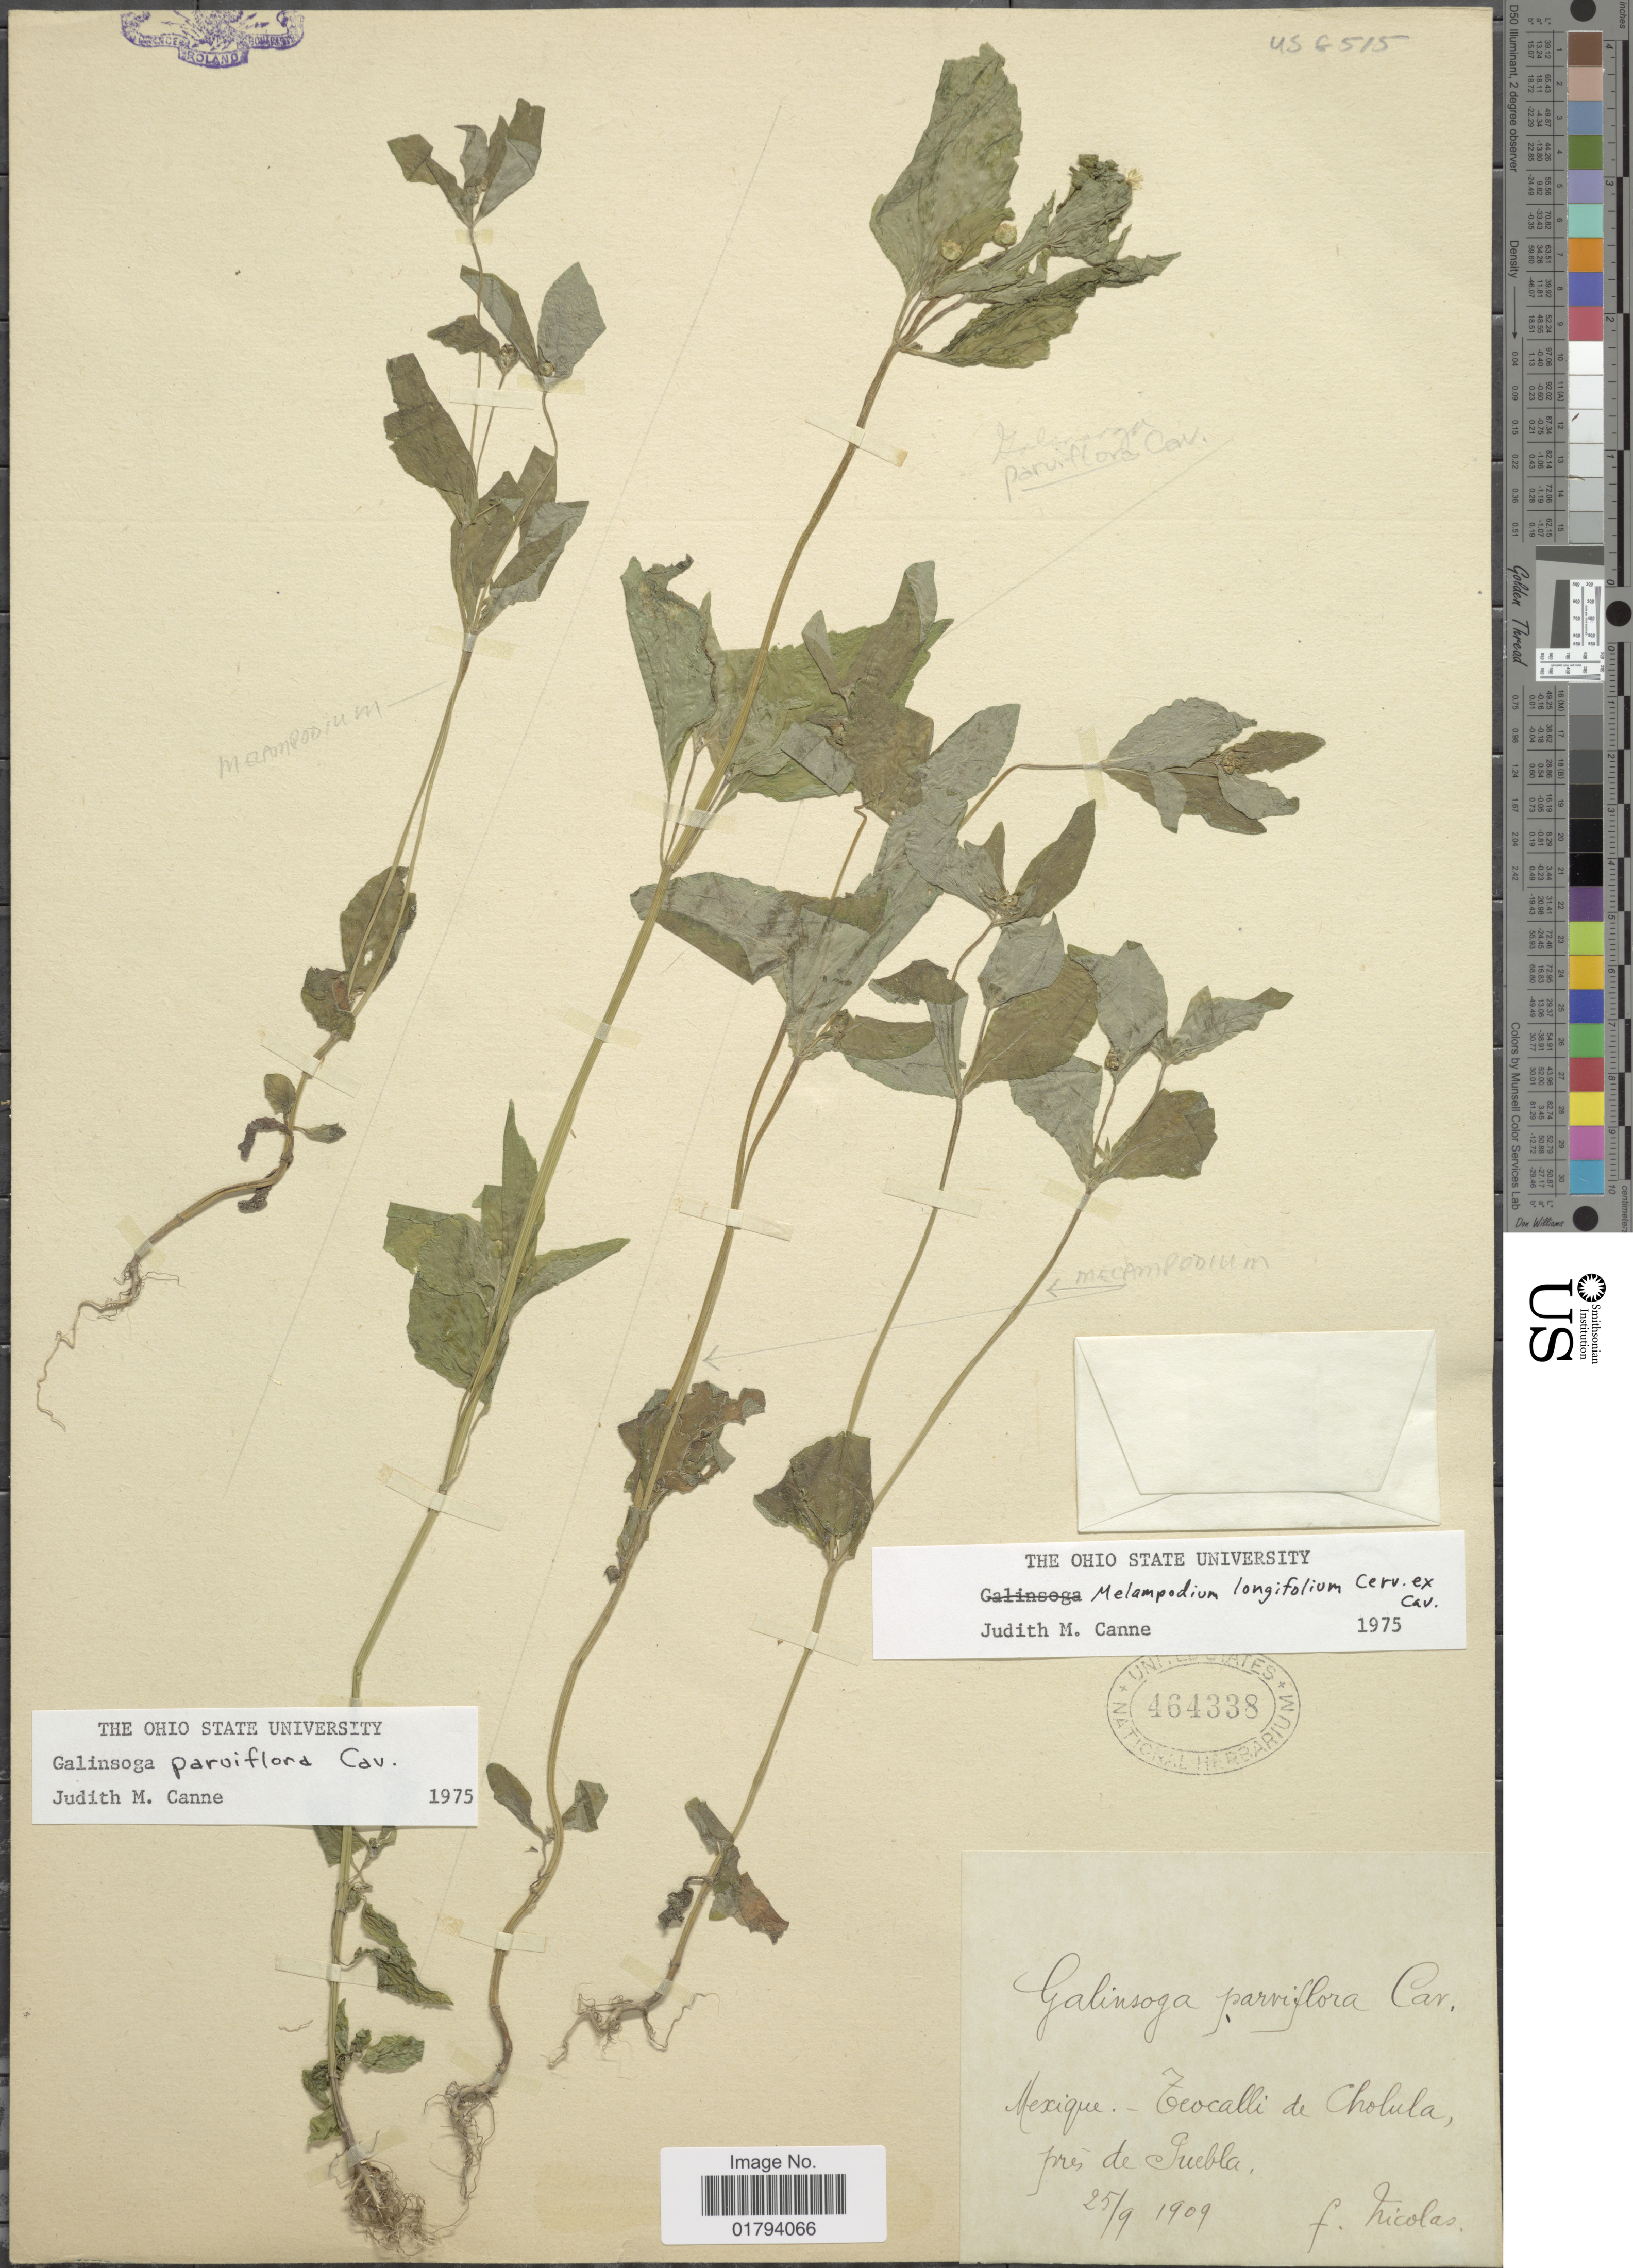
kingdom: Plantae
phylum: Tracheophyta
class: Magnoliopsida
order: Asterales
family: Asteraceae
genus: Galinsoga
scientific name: Galinsoga parviflora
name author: Cav.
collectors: F. Nicolas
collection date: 1909-09-25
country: Mexico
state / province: Puebla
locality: Teocalli de Cholula pres de Puebla.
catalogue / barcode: US 464338